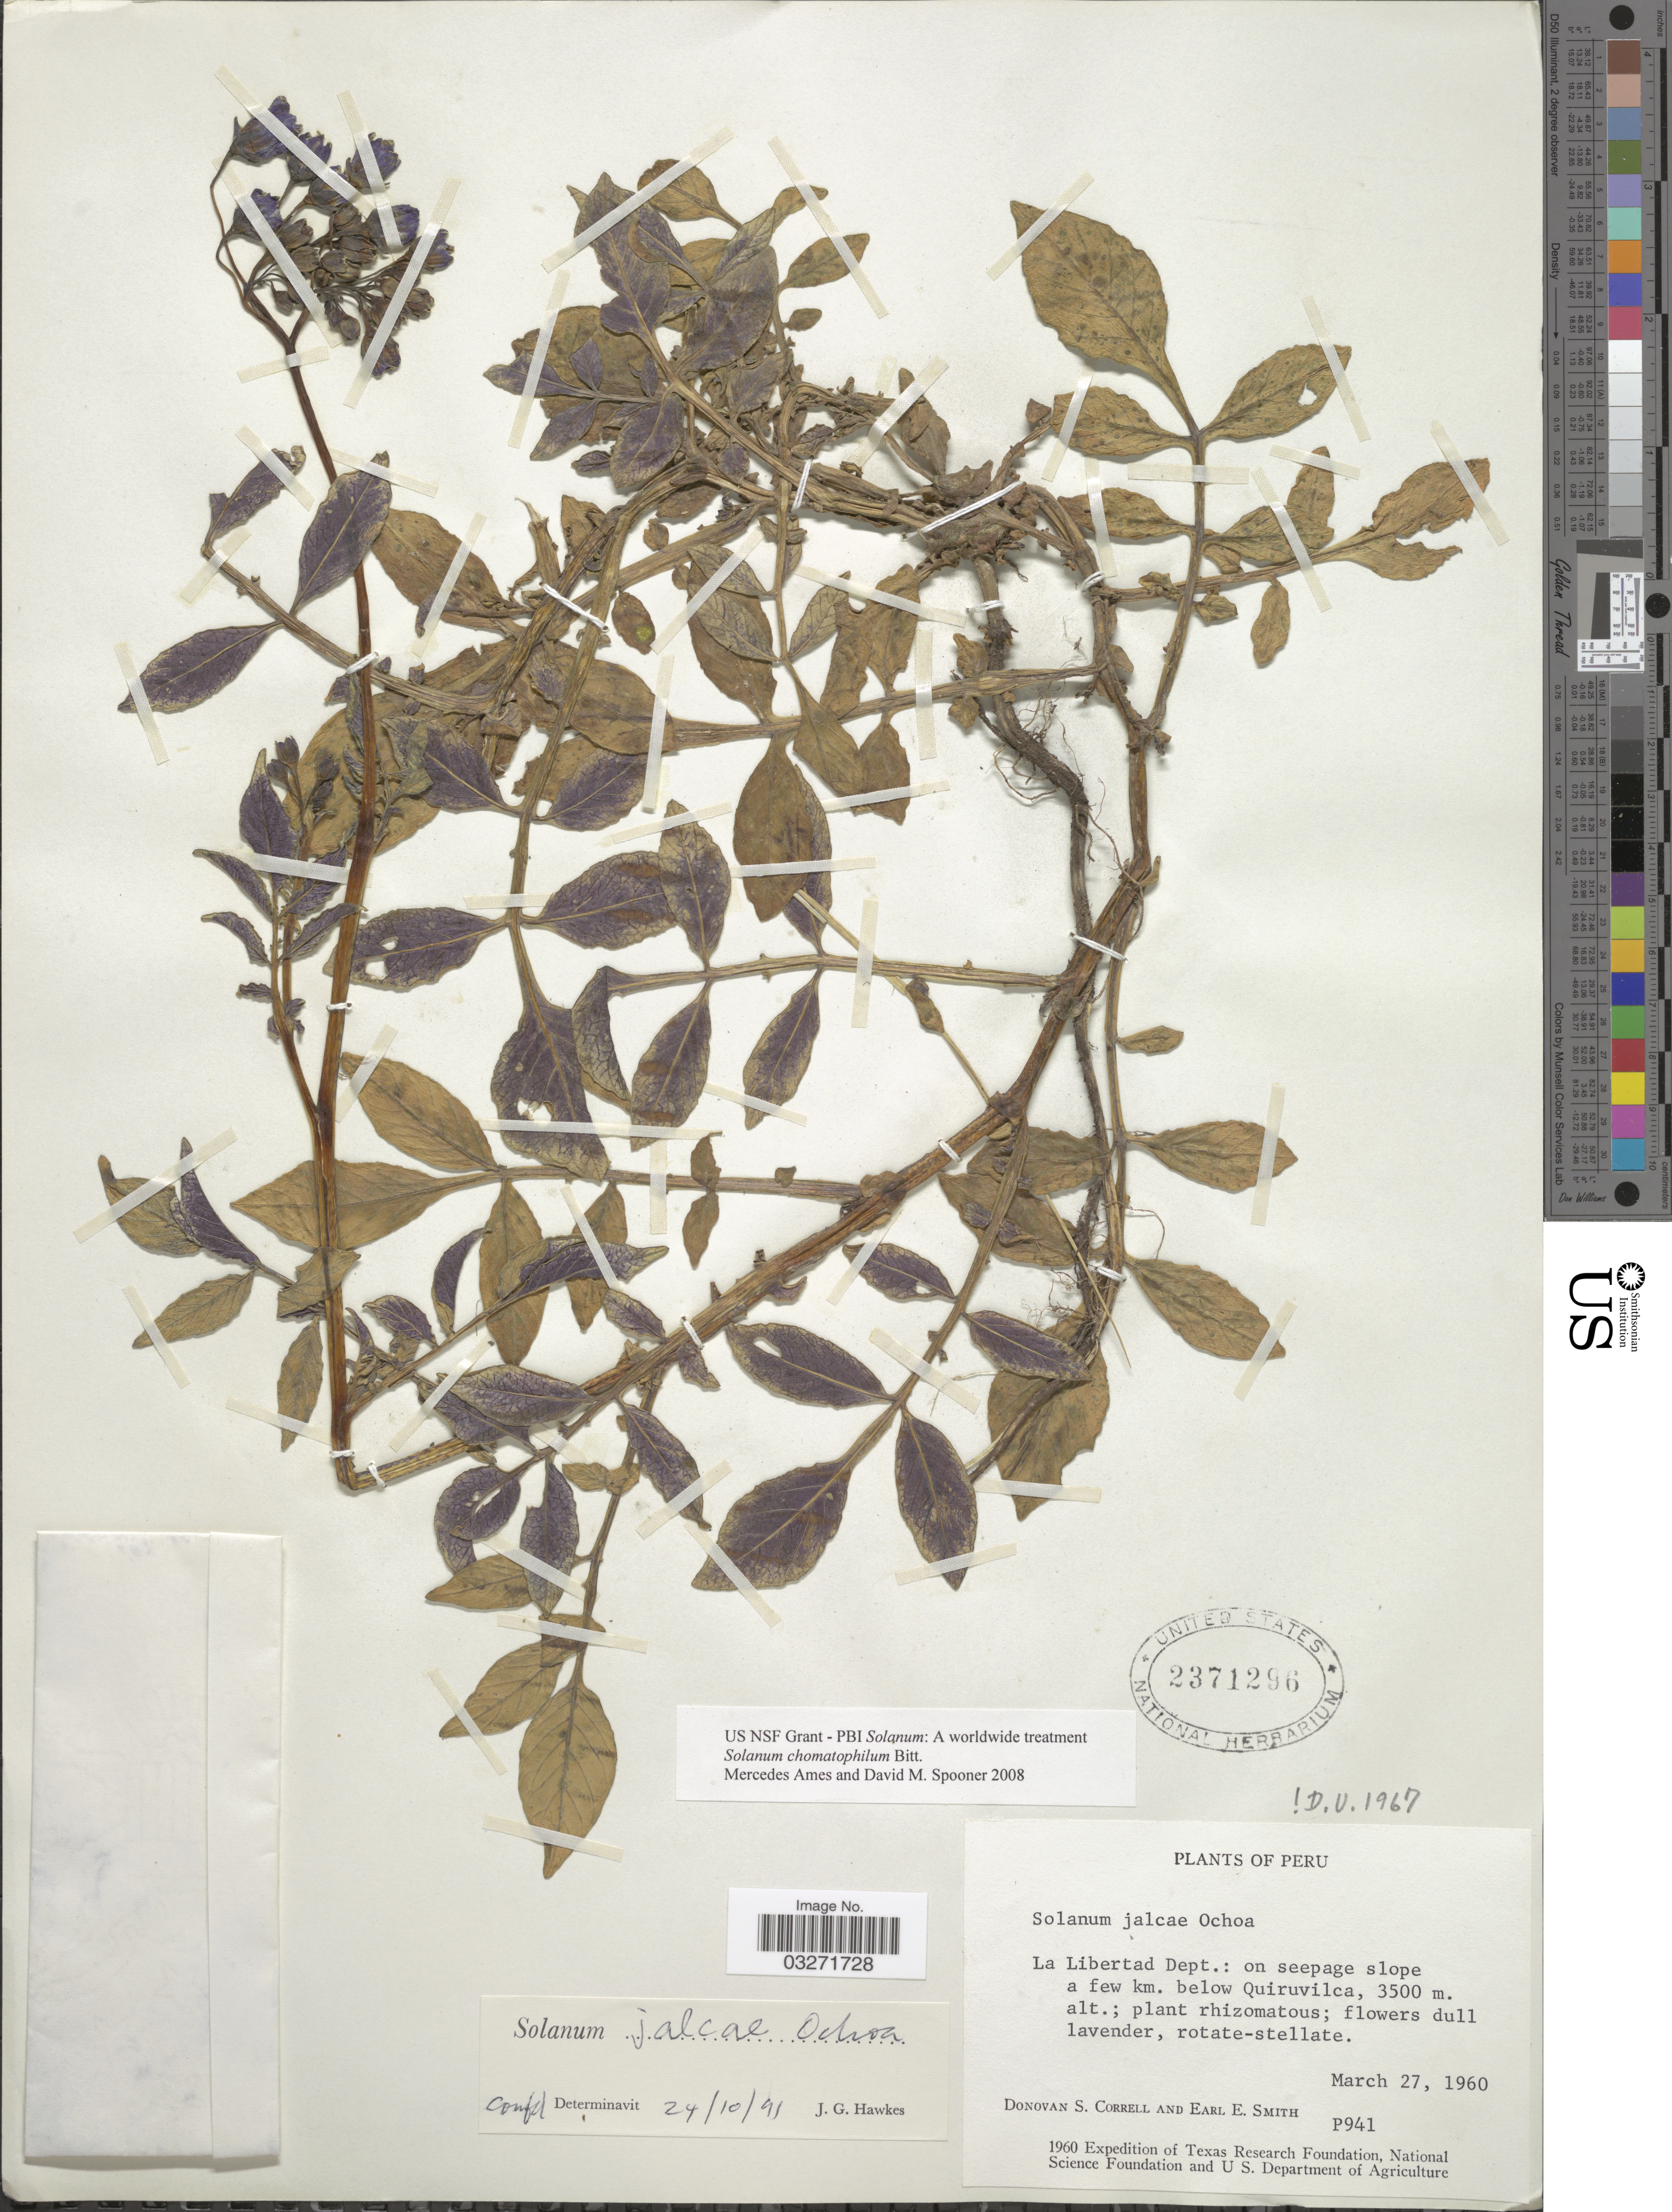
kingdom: Plantae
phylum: Tracheophyta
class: Magnoliopsida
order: Solanales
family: Solanaceae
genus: Solanum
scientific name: Solanum chomatophilum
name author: Bitter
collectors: D. S. Correll & E. E. Smith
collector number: P941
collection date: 1960-03-27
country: Peru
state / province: La Libertad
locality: La Libertad Dept.: on seepage slope a few km. below Quiruvilca.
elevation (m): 3500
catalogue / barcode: US 2371296